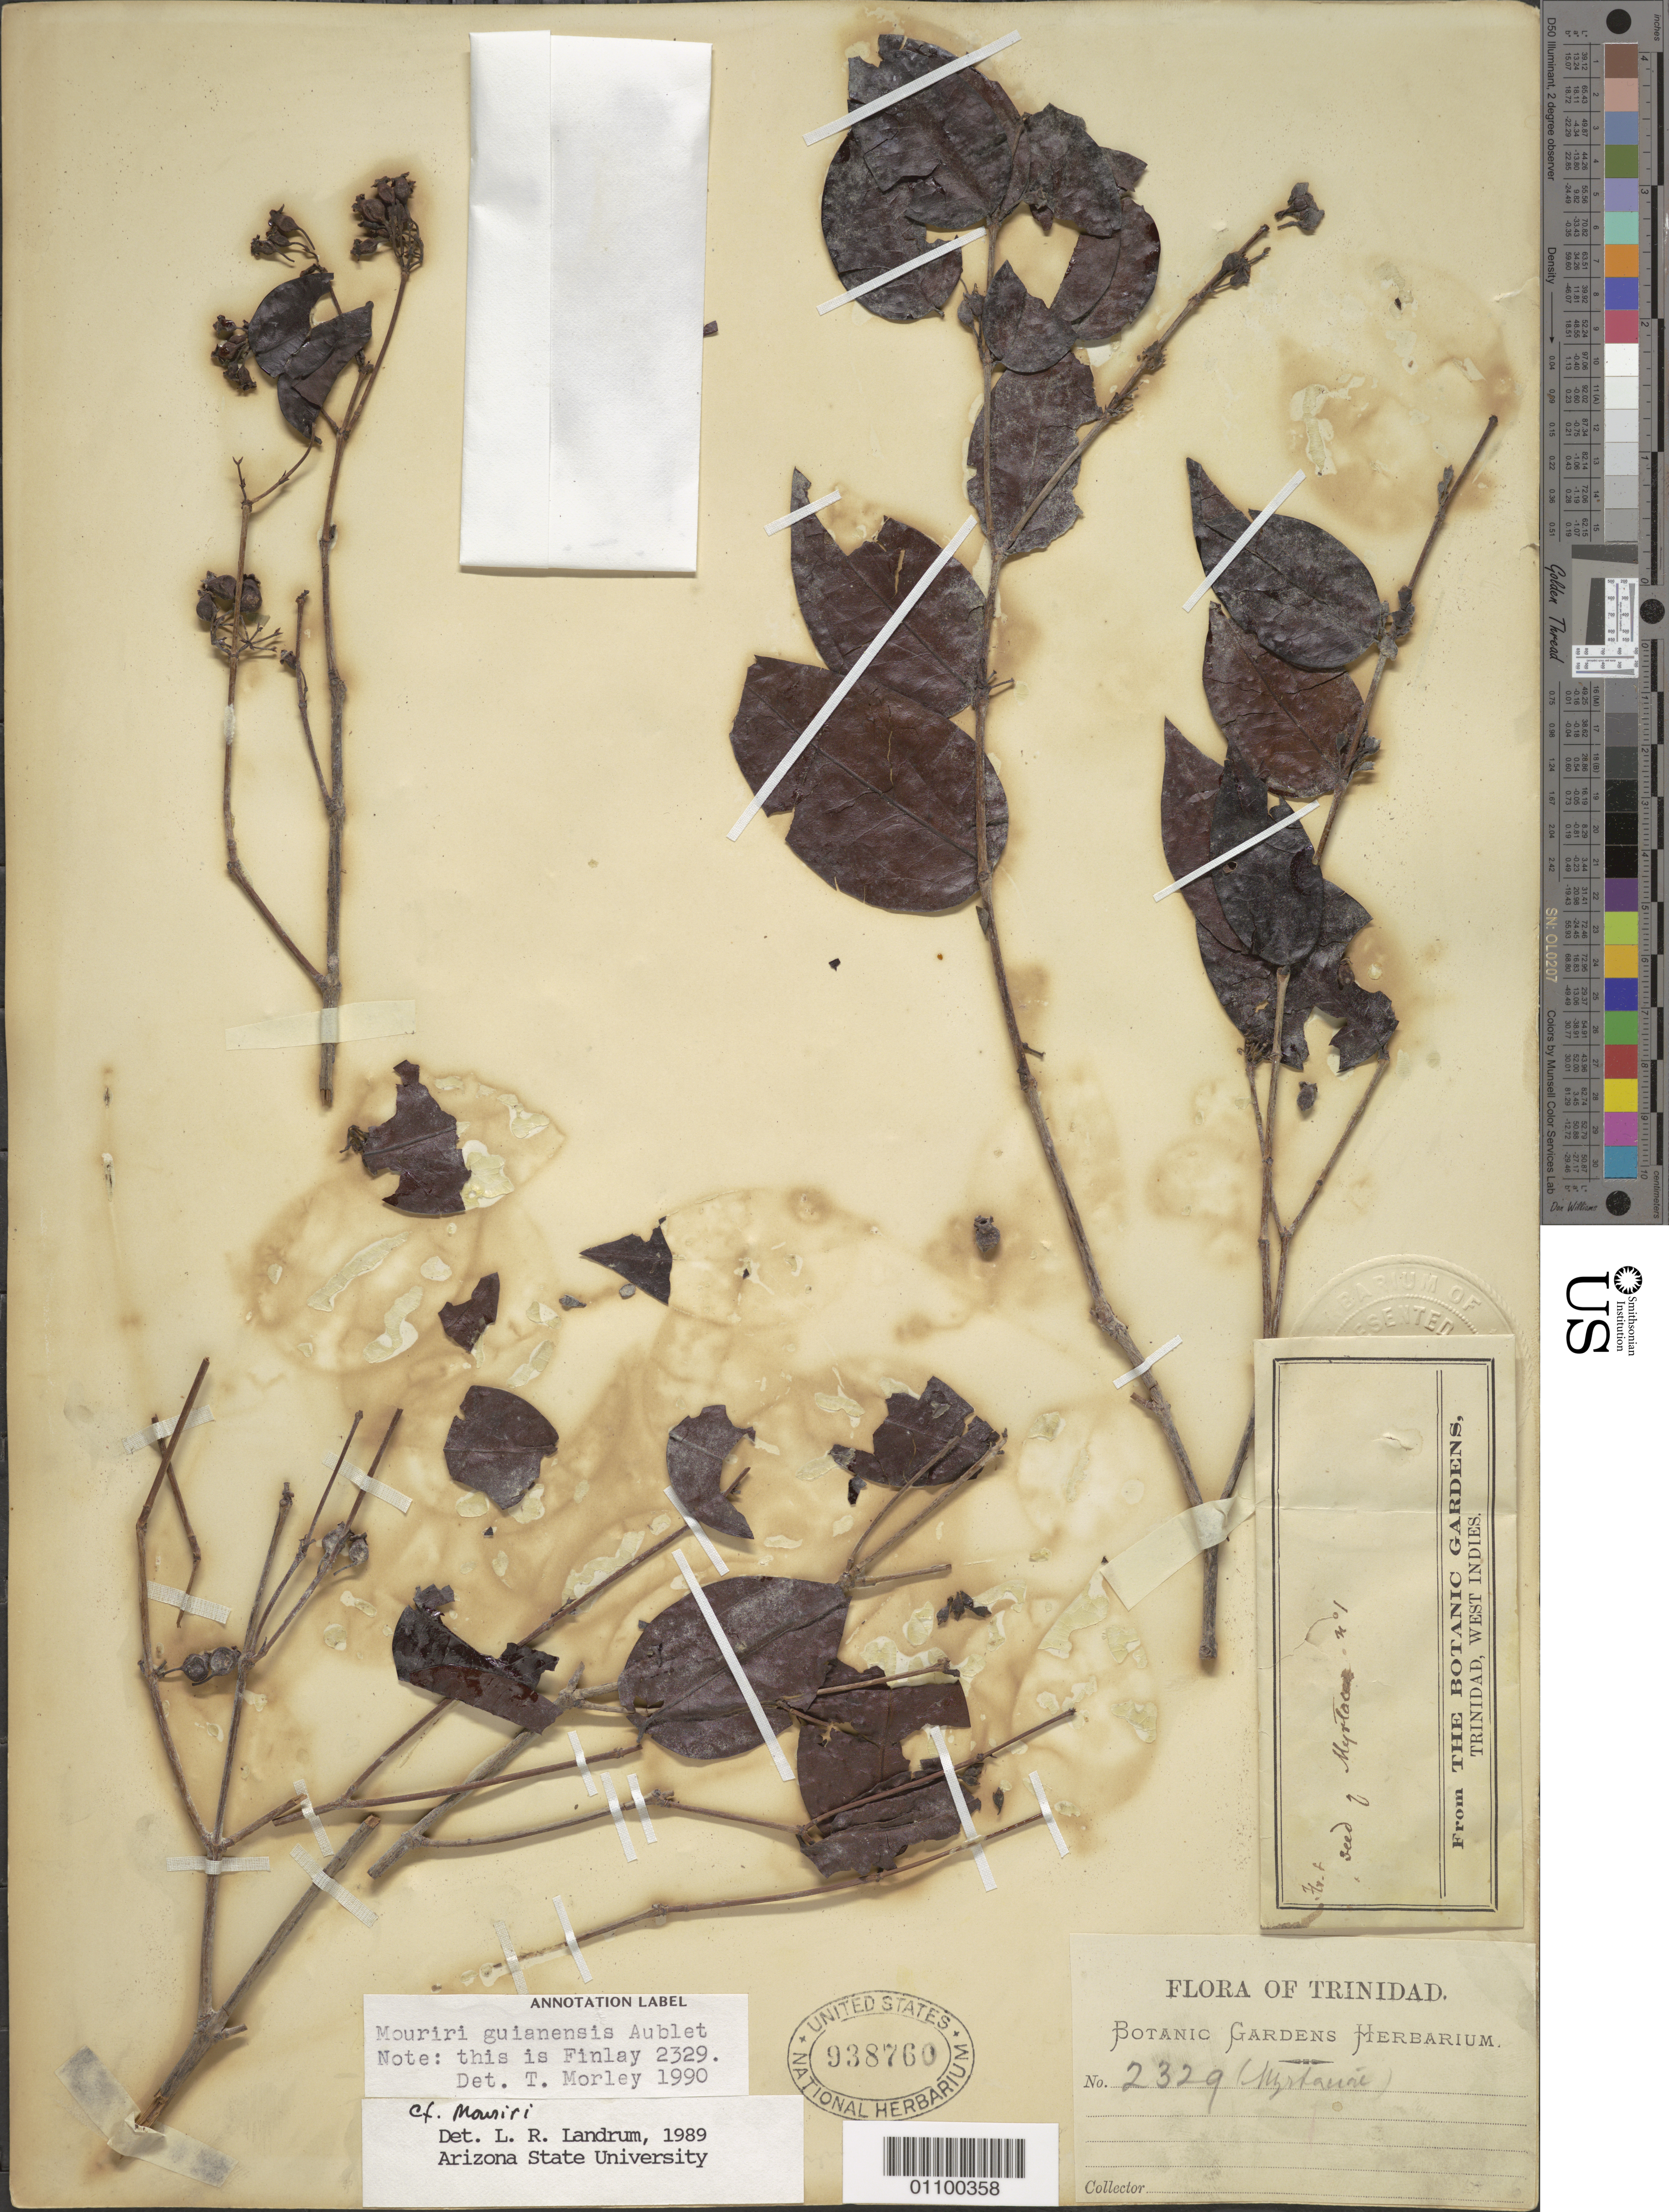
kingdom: Plantae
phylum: Tracheophyta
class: Magnoliopsida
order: Myrtales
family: Melastomataceae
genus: Mouriri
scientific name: Mouriri guianensis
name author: Aubl.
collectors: Botanic Gardens Herbarium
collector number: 2329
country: Trinidad and Tobago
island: Trinidad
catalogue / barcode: US 938760